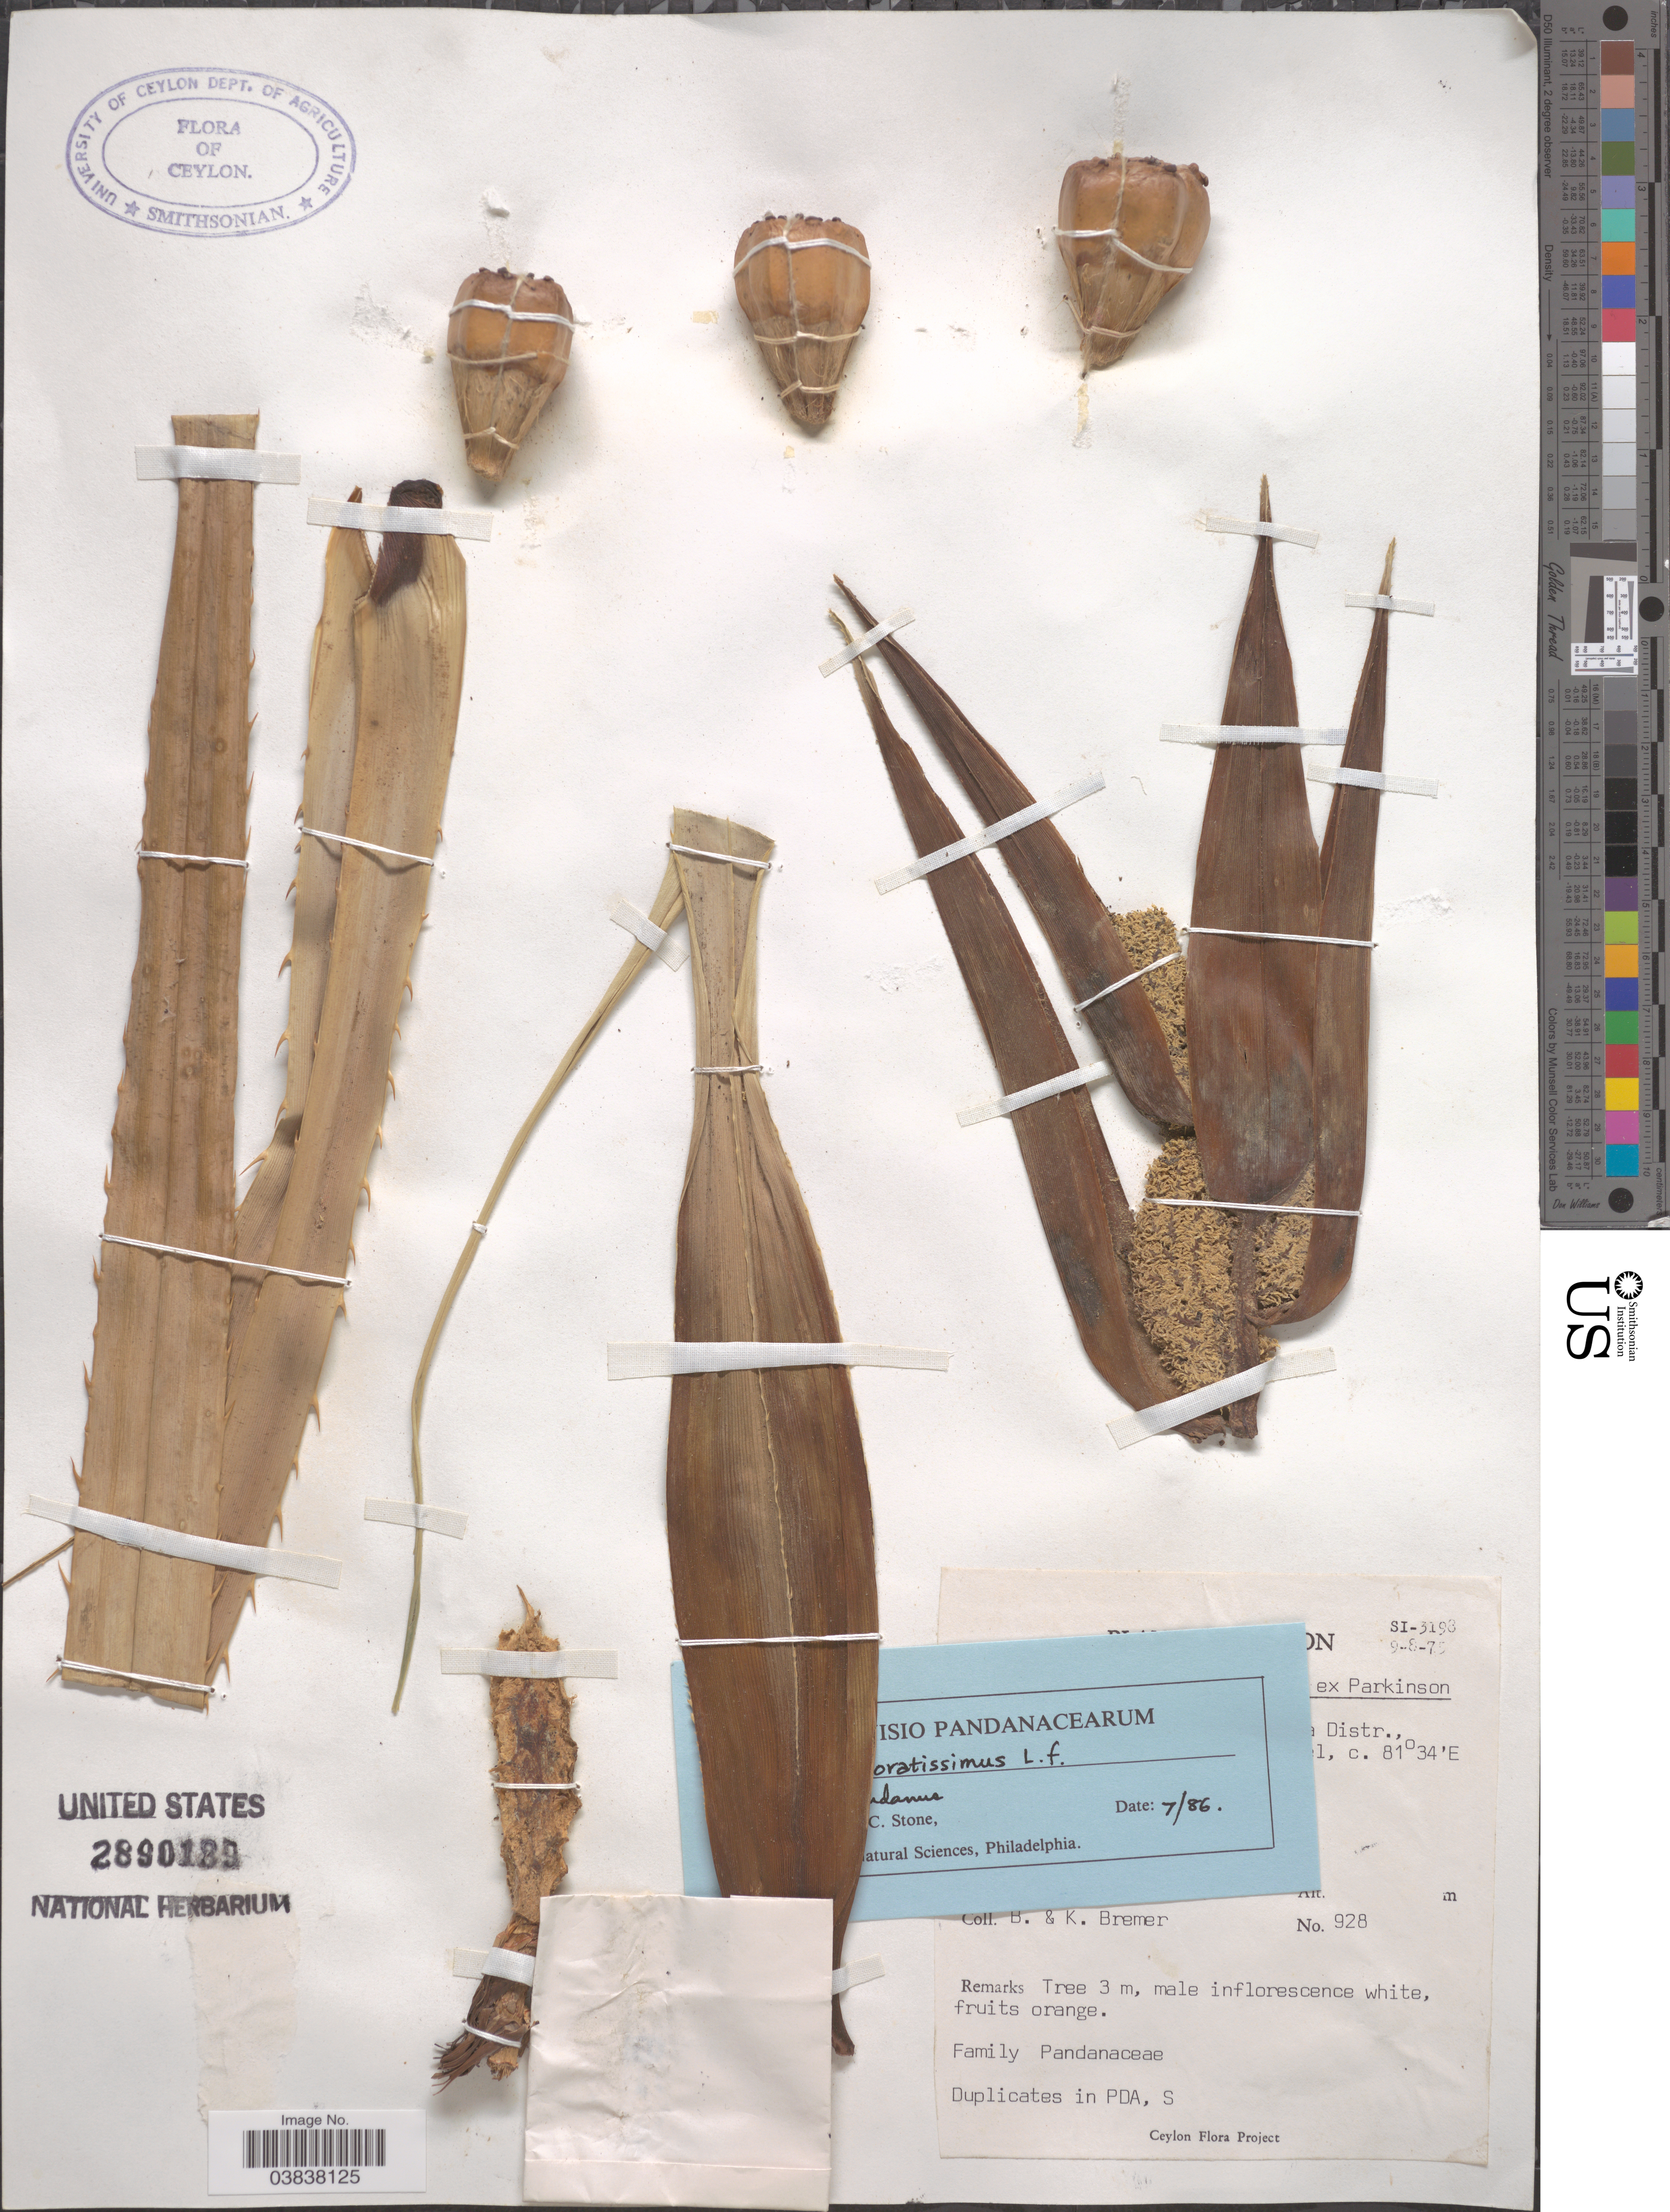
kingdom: Plantae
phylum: Tracheophyta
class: Liliopsida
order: Pandanales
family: Pandanaceae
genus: Pandanus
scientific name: Pandanus odoratissimus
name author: L. f.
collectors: B. Bremer & K. Bremer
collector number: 928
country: Sri Lanka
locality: Ceylon. [illegible text]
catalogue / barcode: US 2890189